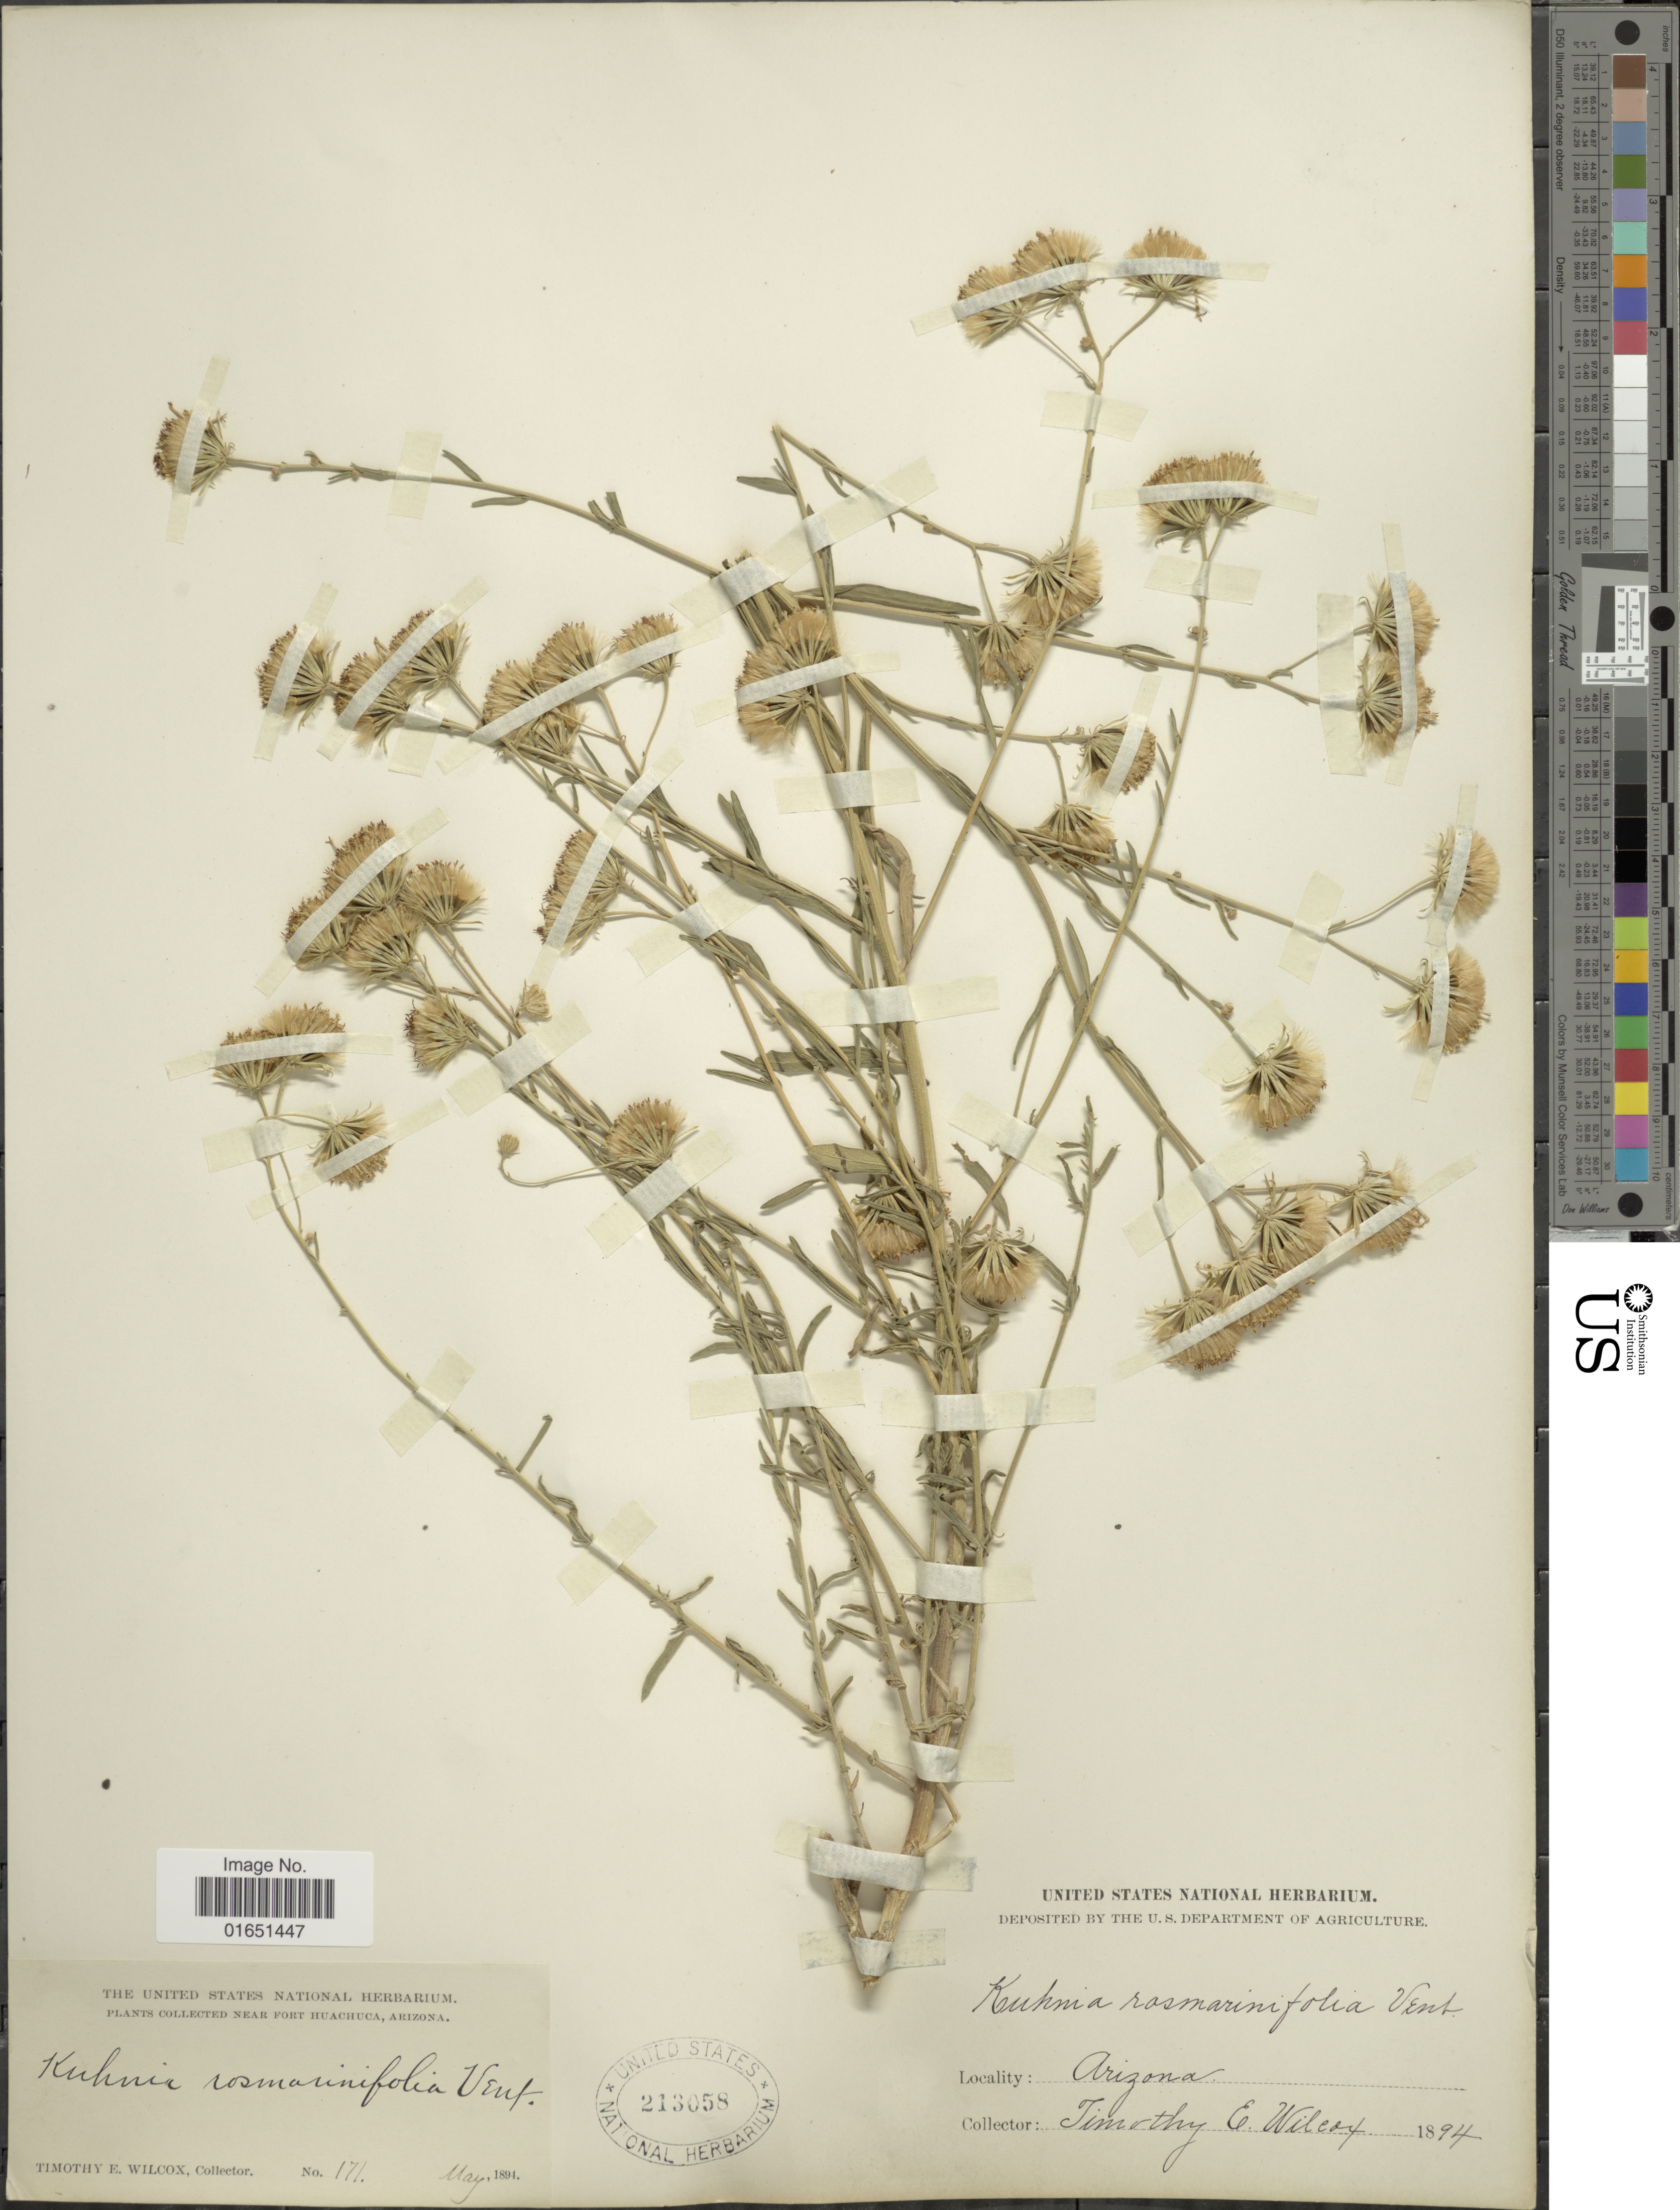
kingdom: Plantae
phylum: Tracheophyta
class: Magnoliopsida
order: Asterales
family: Asteraceae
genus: Brickellia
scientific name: Brickellia rosmarinifolia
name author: (Vent.) W.A. Weber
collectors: T. E. Wilcox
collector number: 171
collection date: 1891-05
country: United States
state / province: Arizona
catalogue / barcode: US 213058